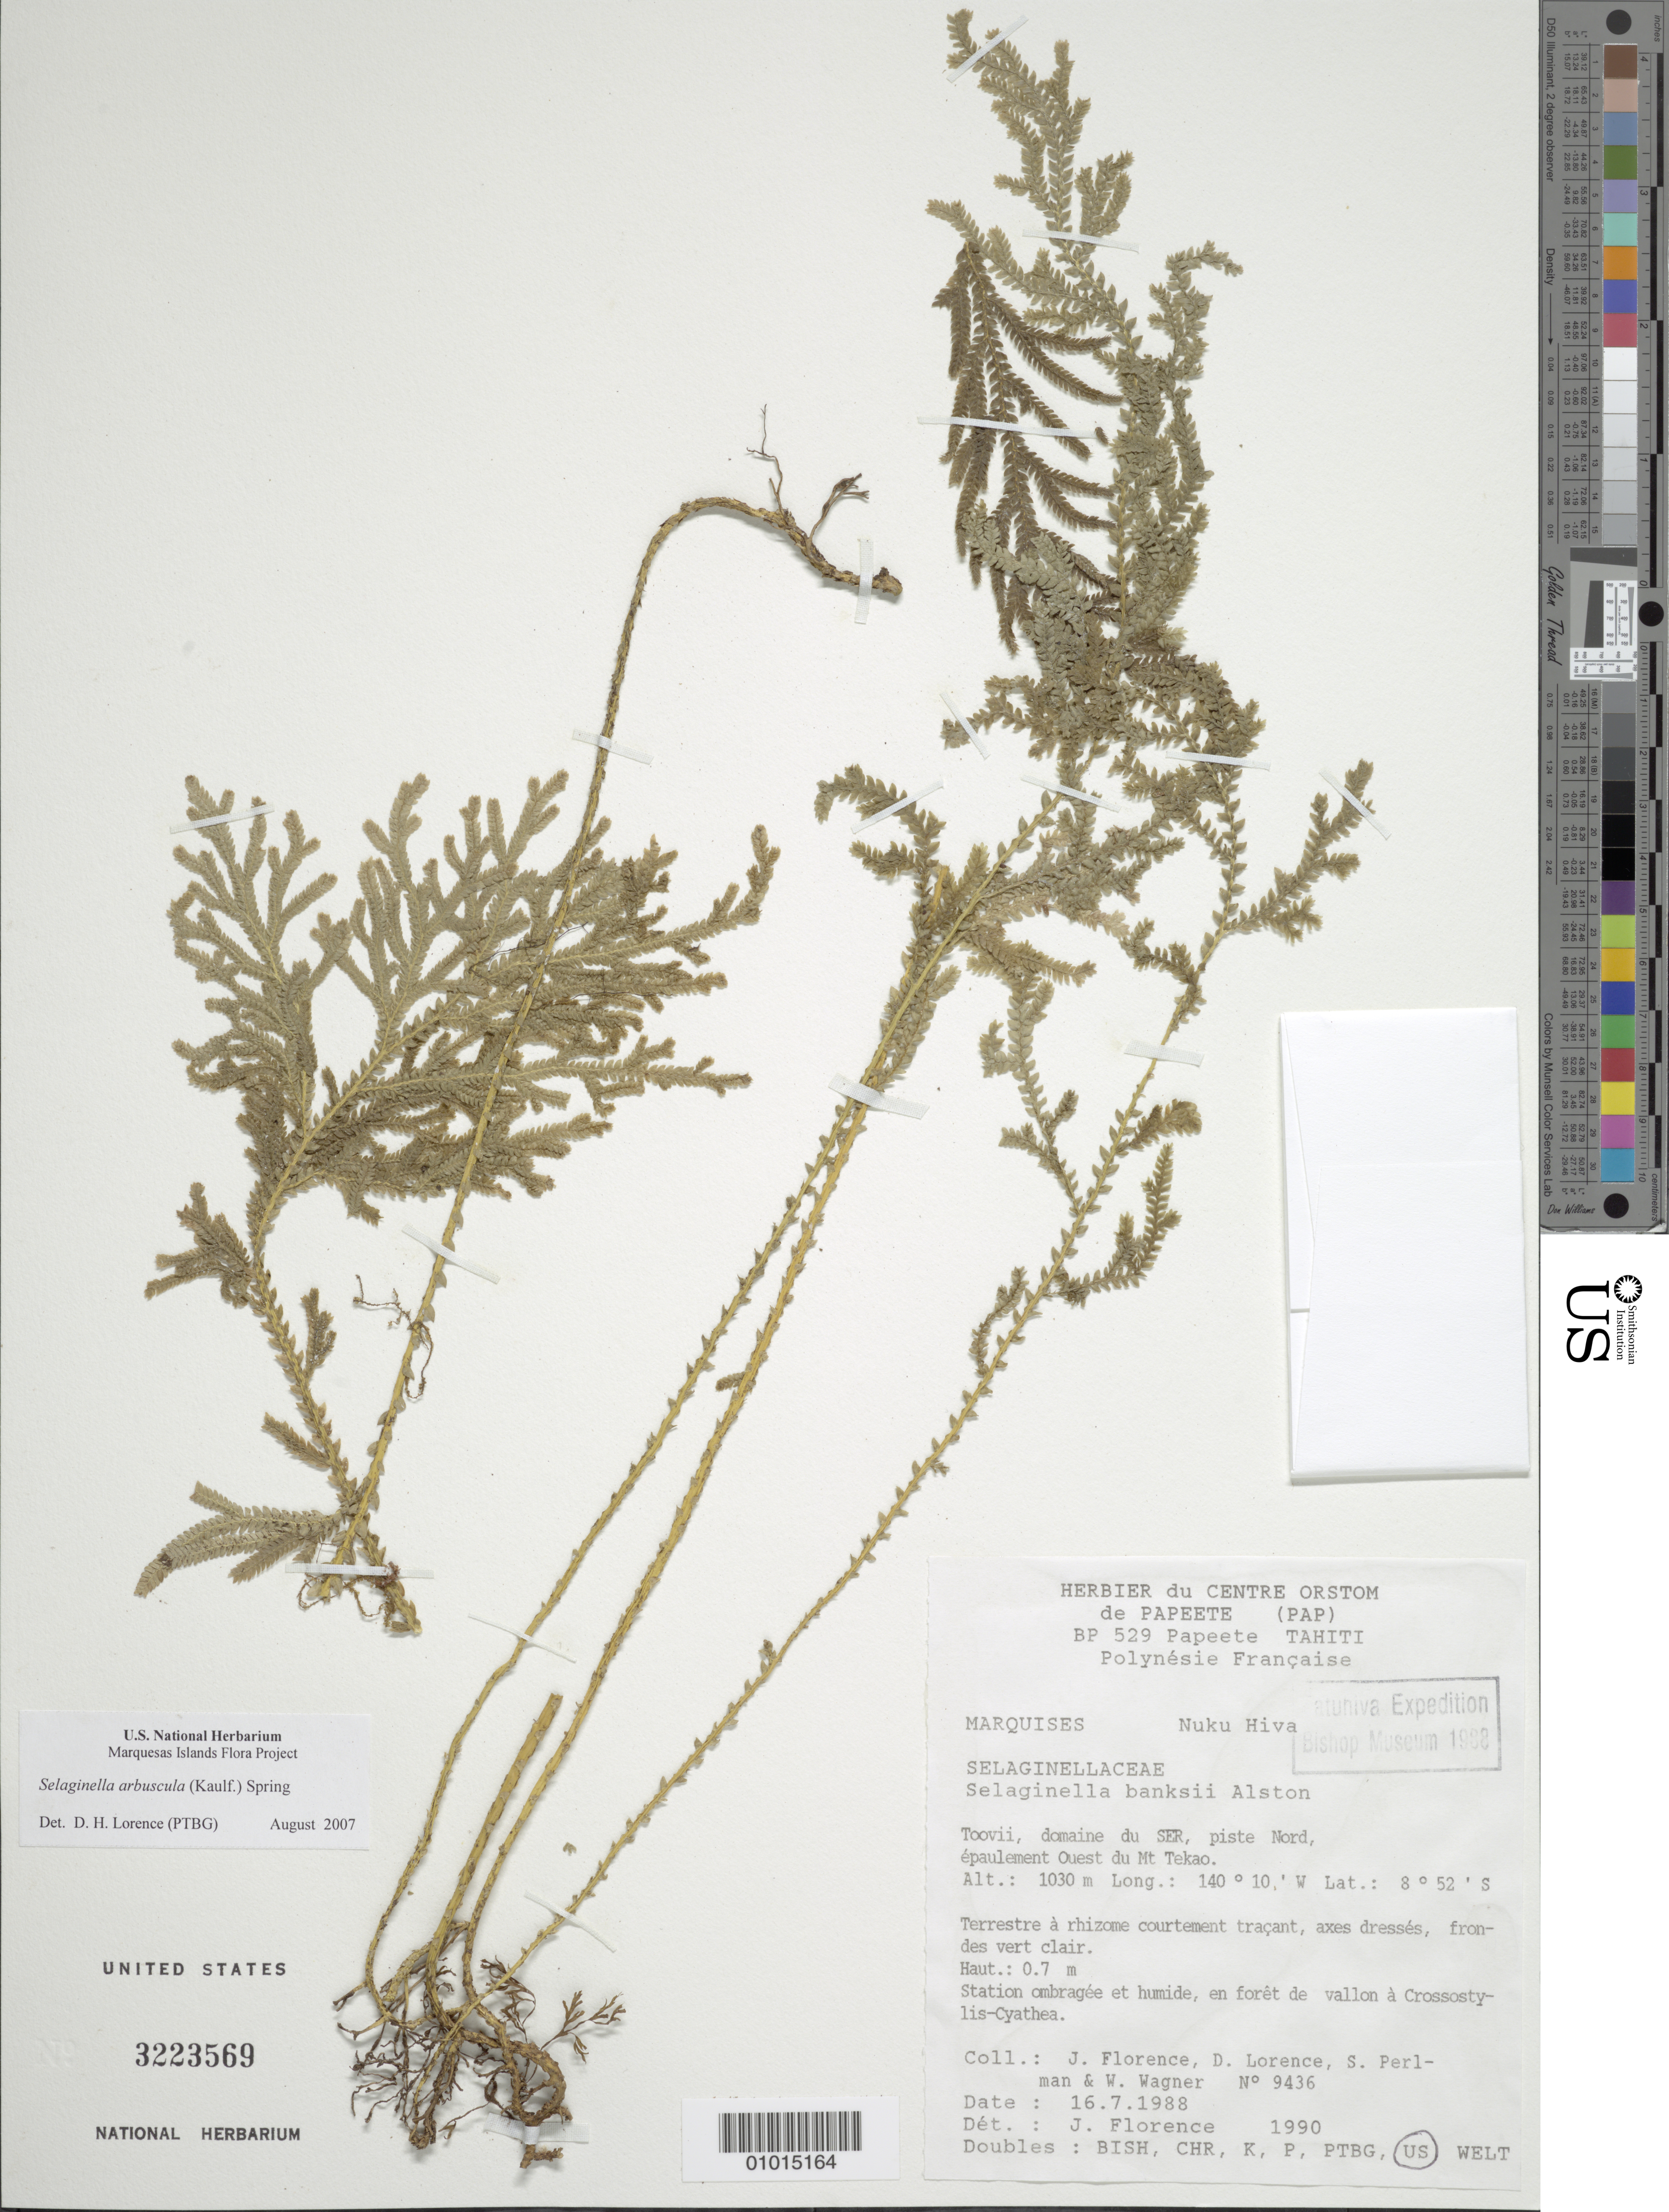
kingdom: Plantae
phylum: Tracheophyta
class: Lycopodiopsida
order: Selaginellales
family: Selaginellaceae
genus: Selaginella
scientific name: Selaginella arbuscula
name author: (Kualf.) Spring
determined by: Smith, Alan R., (UC)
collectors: J. Florence, D. Lorence, S. P. Perlman & W. L. Wagner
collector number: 9436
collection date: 1988-07-16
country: French Polynesia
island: Nuku Hiva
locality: Toovii, domaine du SER, piste N, epaulement W du Mt. Tekao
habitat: Station ombragée et humide, en forêt de vallon à Crossostylis - Cyathea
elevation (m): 1030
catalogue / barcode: US 3223569